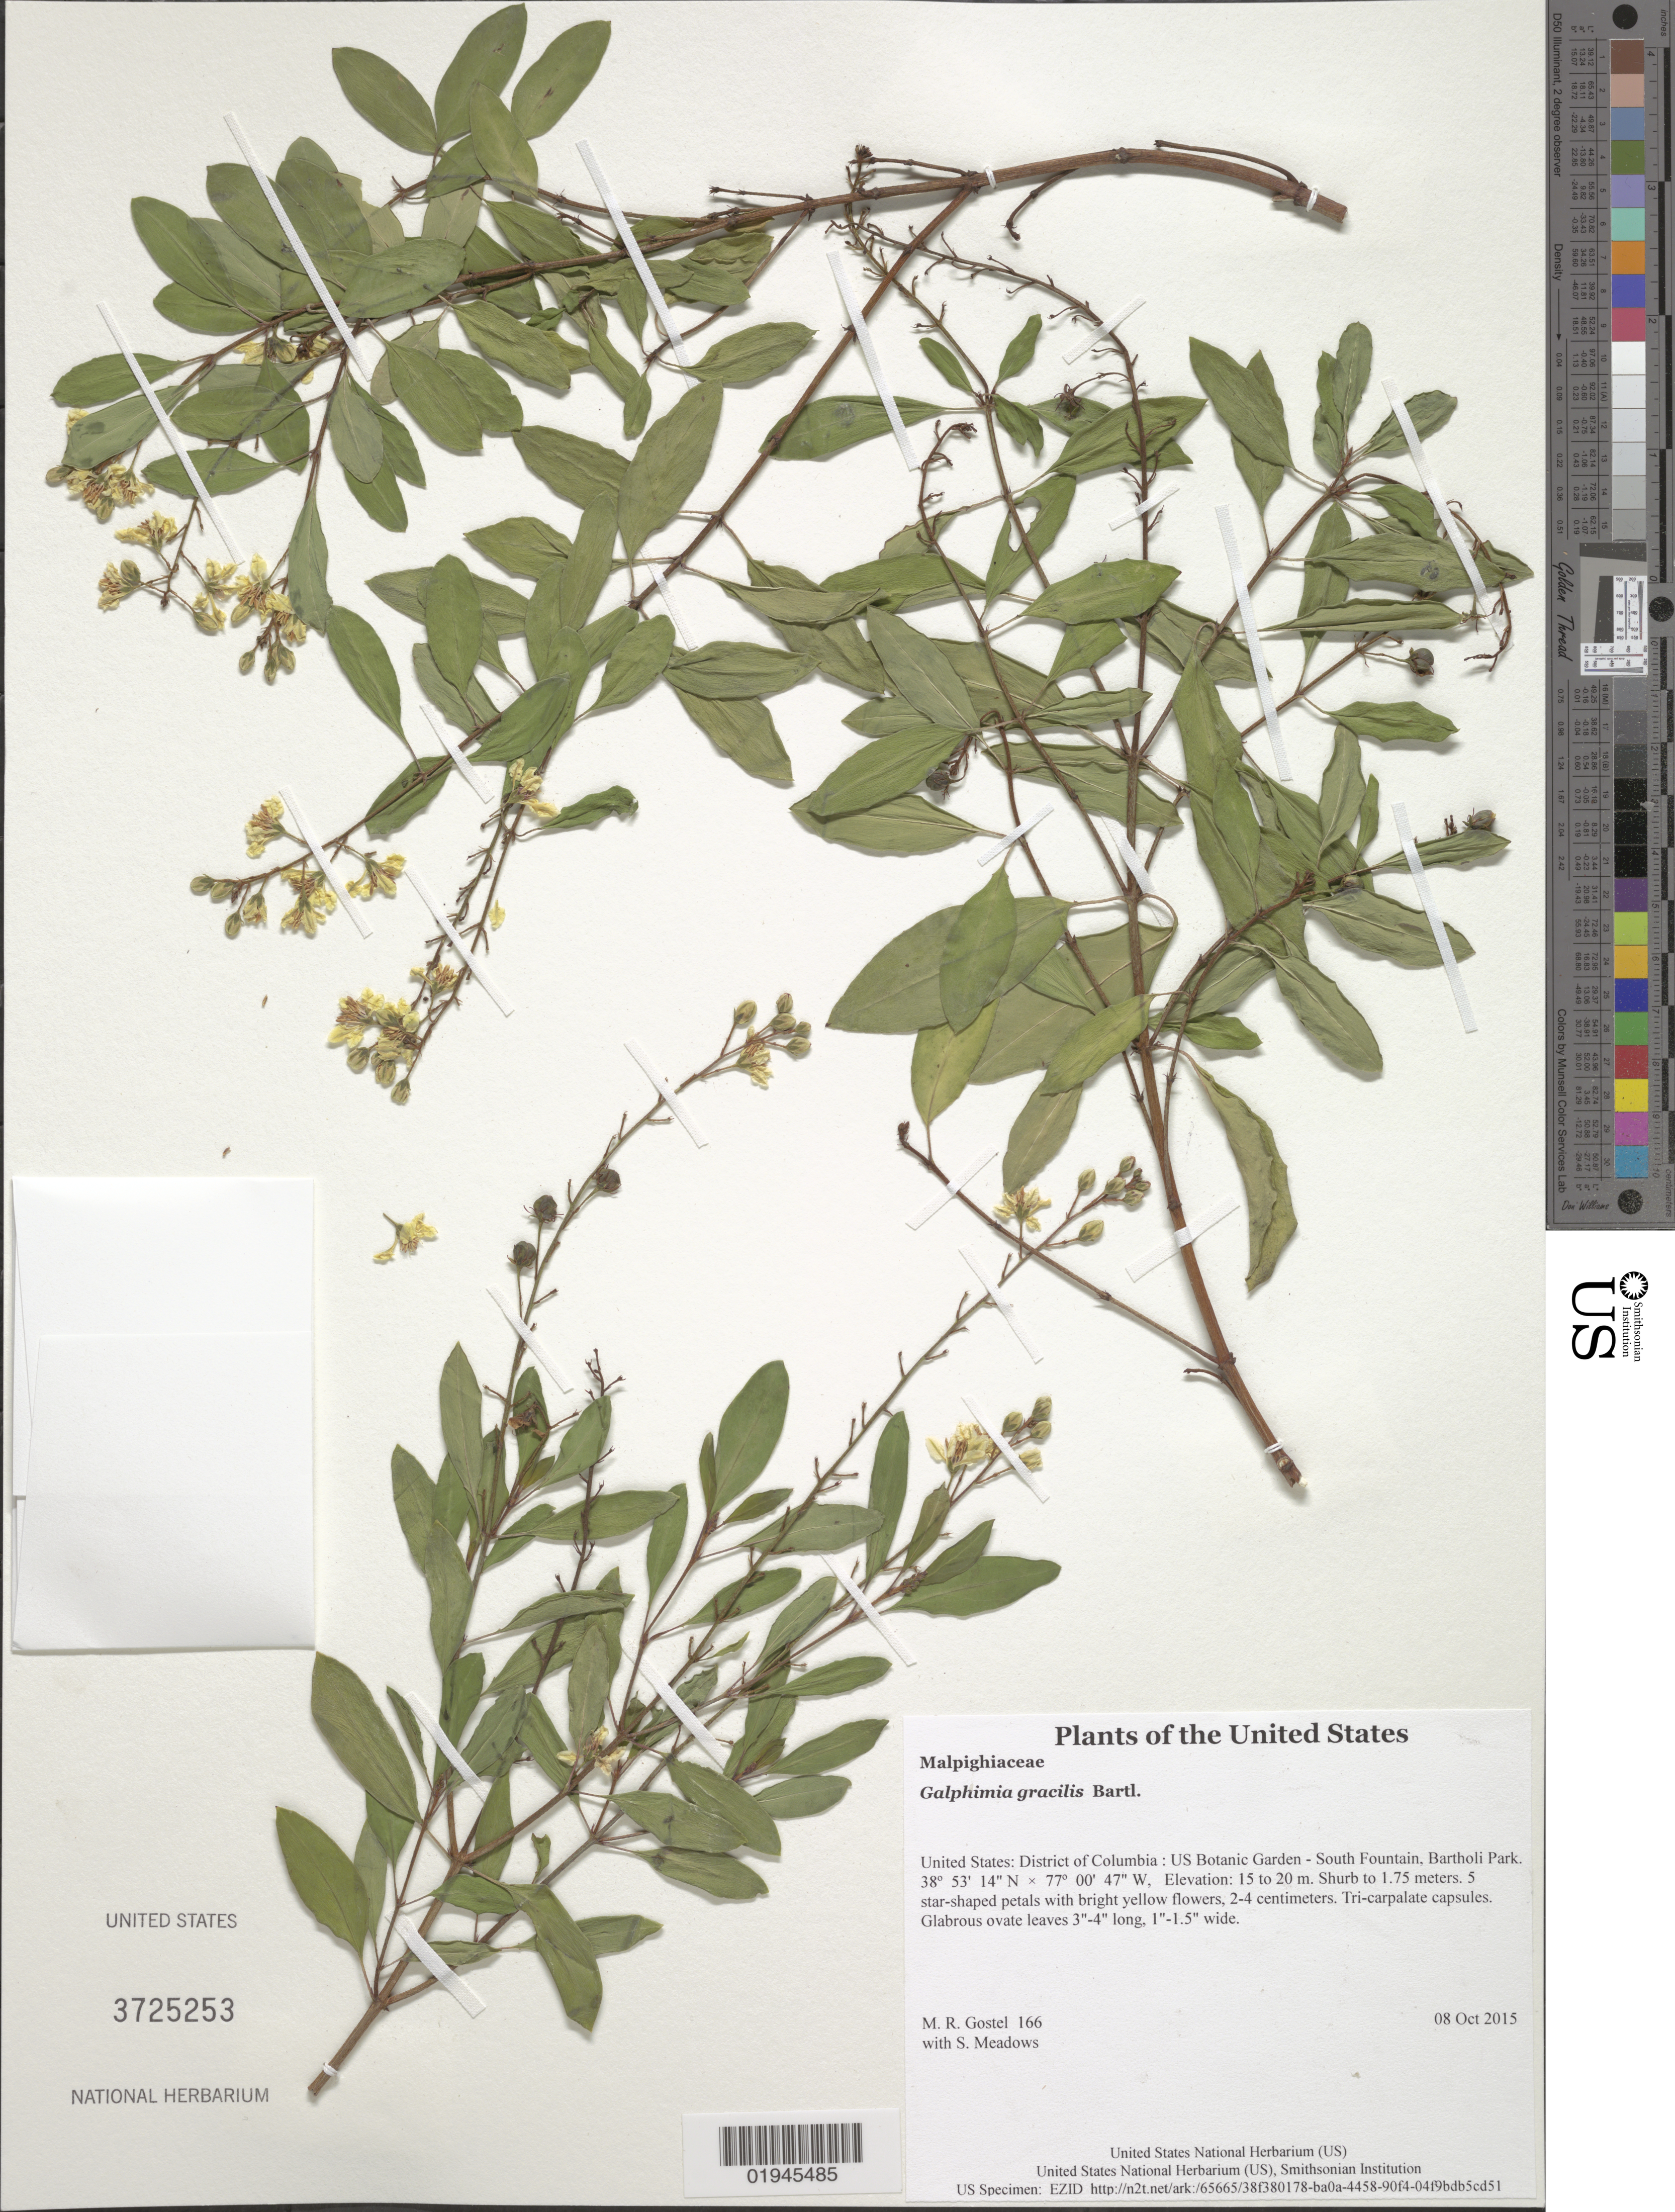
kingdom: Plantae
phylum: Tracheophyta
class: Magnoliopsida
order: Malpighiales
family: Malpighiaceae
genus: Galphimia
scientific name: Galphimia gracilis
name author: Bartl.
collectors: M. R. Gostel & S. Meadows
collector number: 166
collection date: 2015-10-08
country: United States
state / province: District of Columbia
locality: US Botanic Garden - South Fountain, Bartholi Park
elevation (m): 15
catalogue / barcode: US 3725253